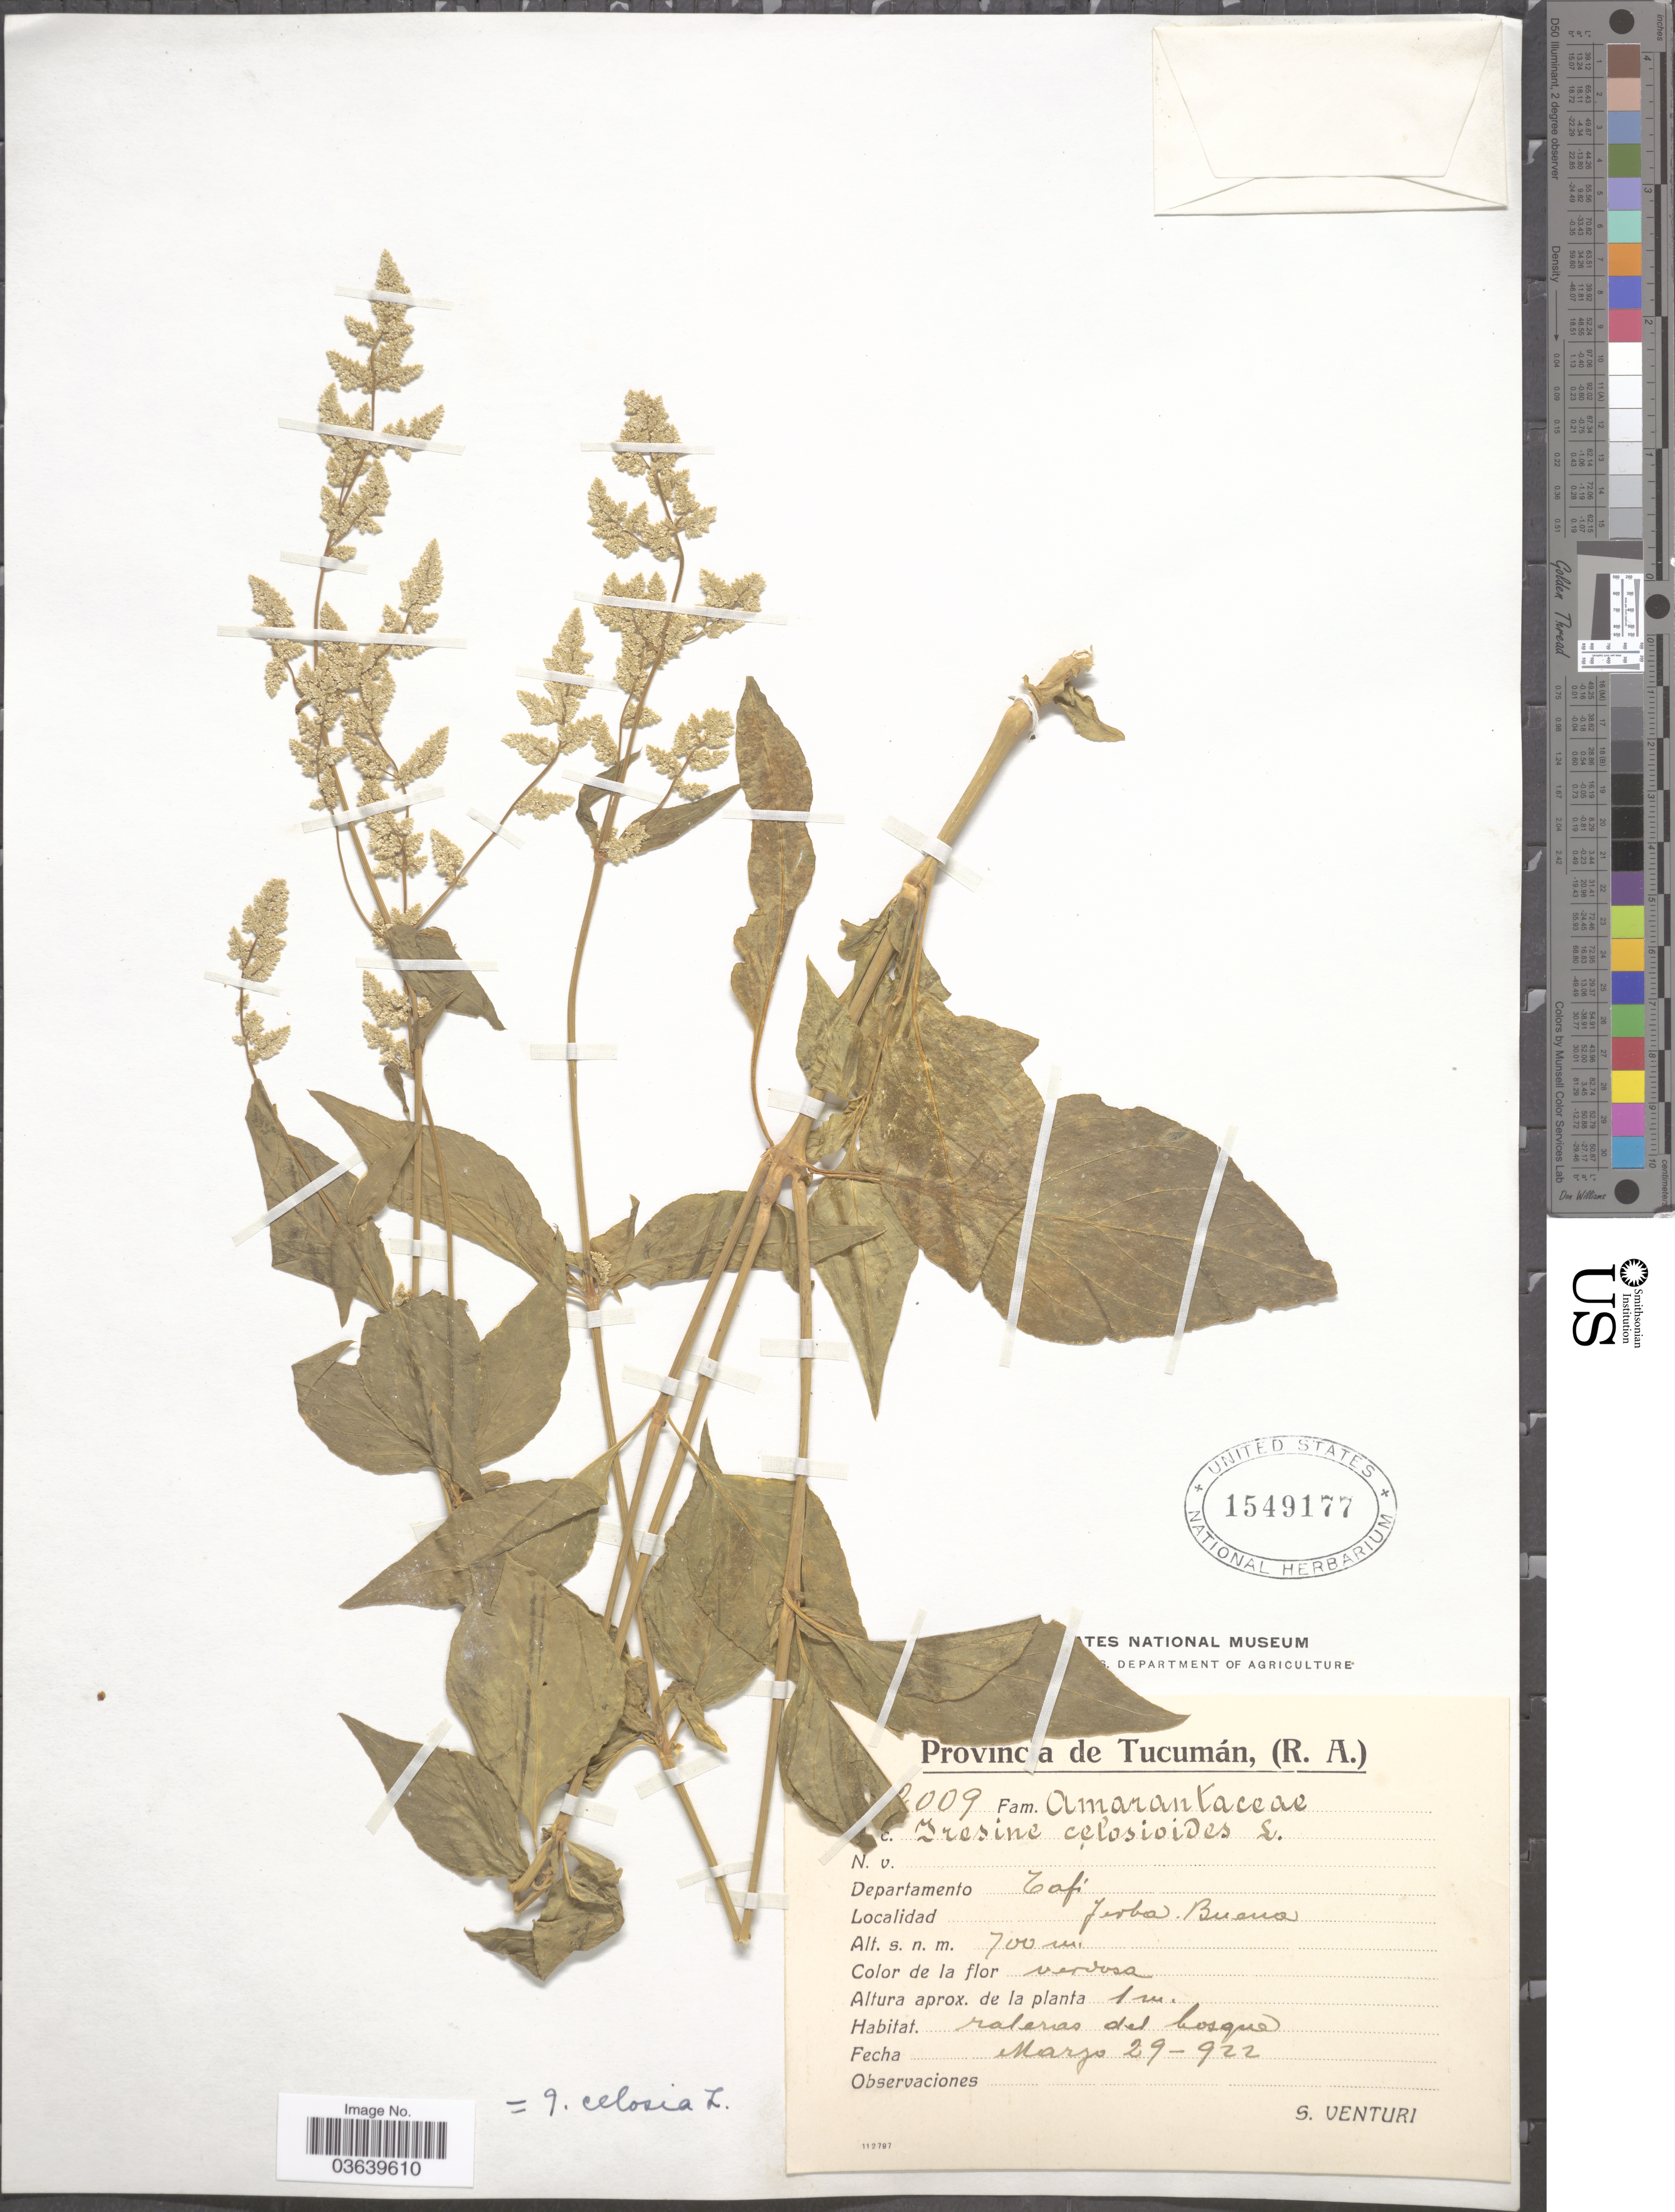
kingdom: Plantae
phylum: Tracheophyta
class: Magnoliopsida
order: Caryophyllales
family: Amaranthaceae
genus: Iresine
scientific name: Iresine diffusa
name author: Humb. & Bonpl. ex Willd.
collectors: S. Venturi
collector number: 2009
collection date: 1922-03-29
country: Argentina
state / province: Tucuman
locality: Departamento Tafi, Jerba Buena.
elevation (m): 700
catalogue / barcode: US 1549177